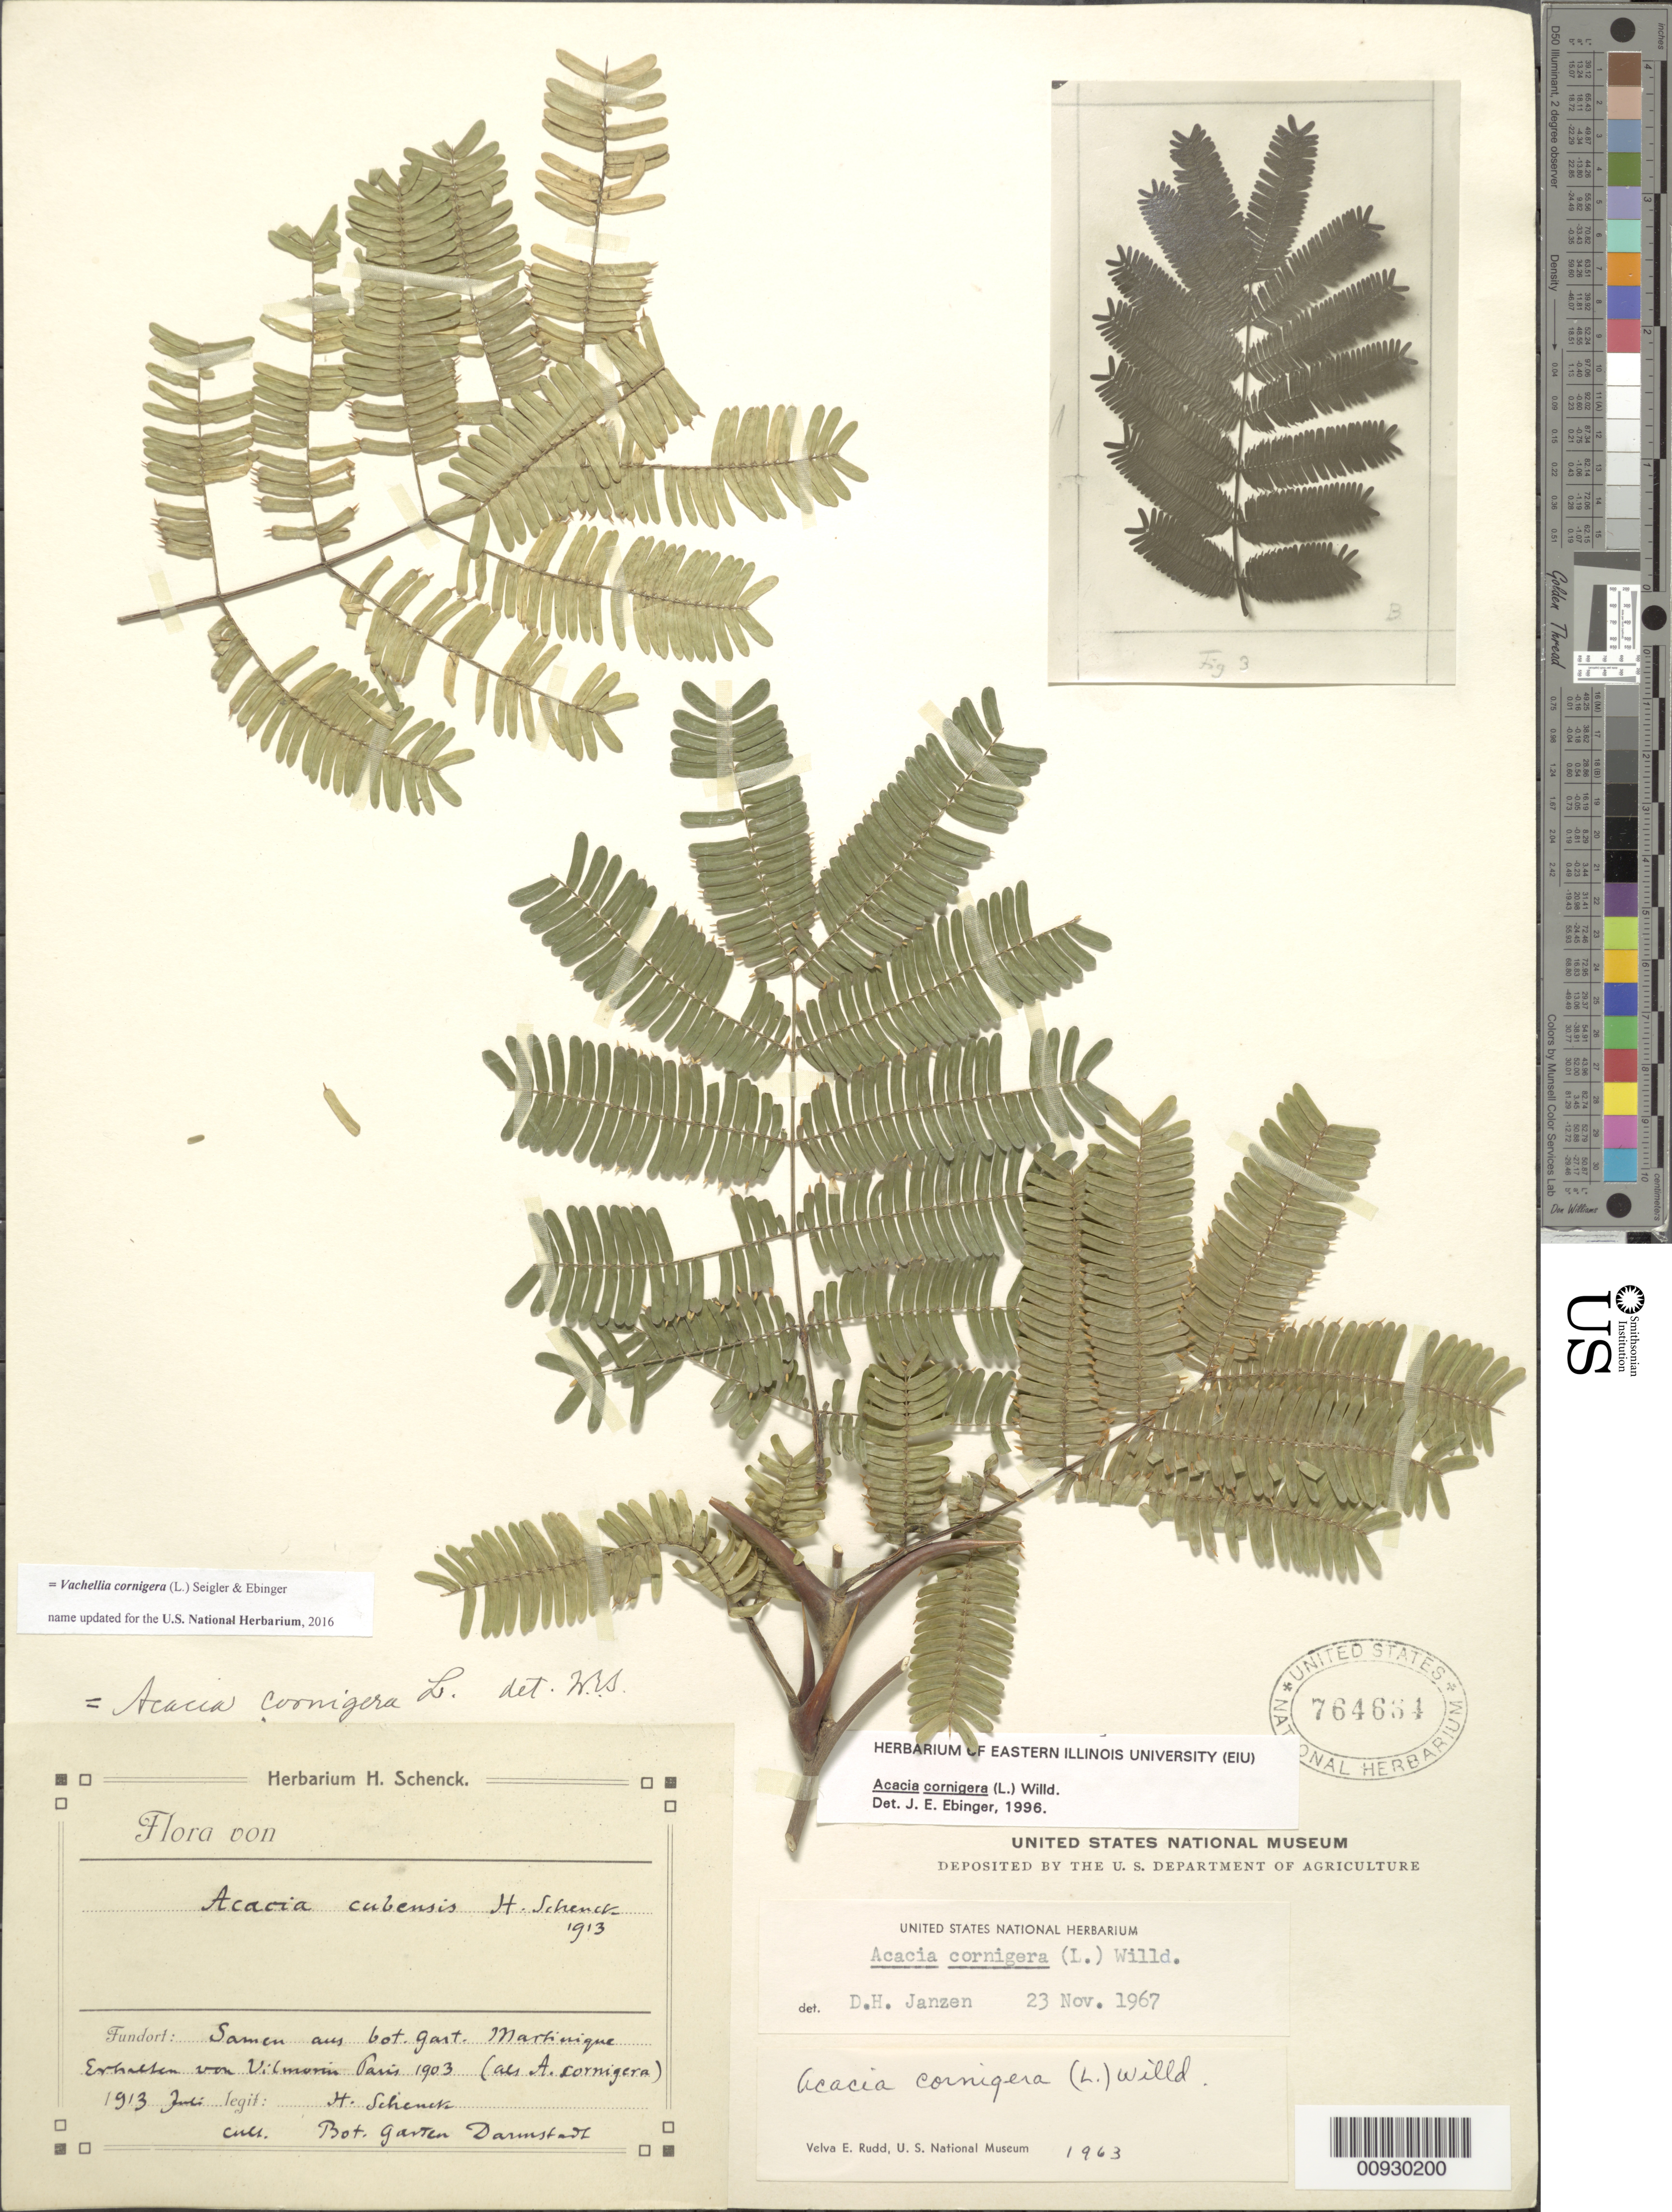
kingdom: Plantae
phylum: Tracheophyta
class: Magnoliopsida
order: Fabales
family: Fabaceae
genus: Vachellia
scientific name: Vachellia cornigera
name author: (L.) Seigler & Ebinger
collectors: H. Schenck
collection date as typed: Jul 1913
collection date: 1913-07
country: Martinique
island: Martinique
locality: Samen aus Bot. Gart. Martinique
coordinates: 0 N, 0 E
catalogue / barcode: US 764664